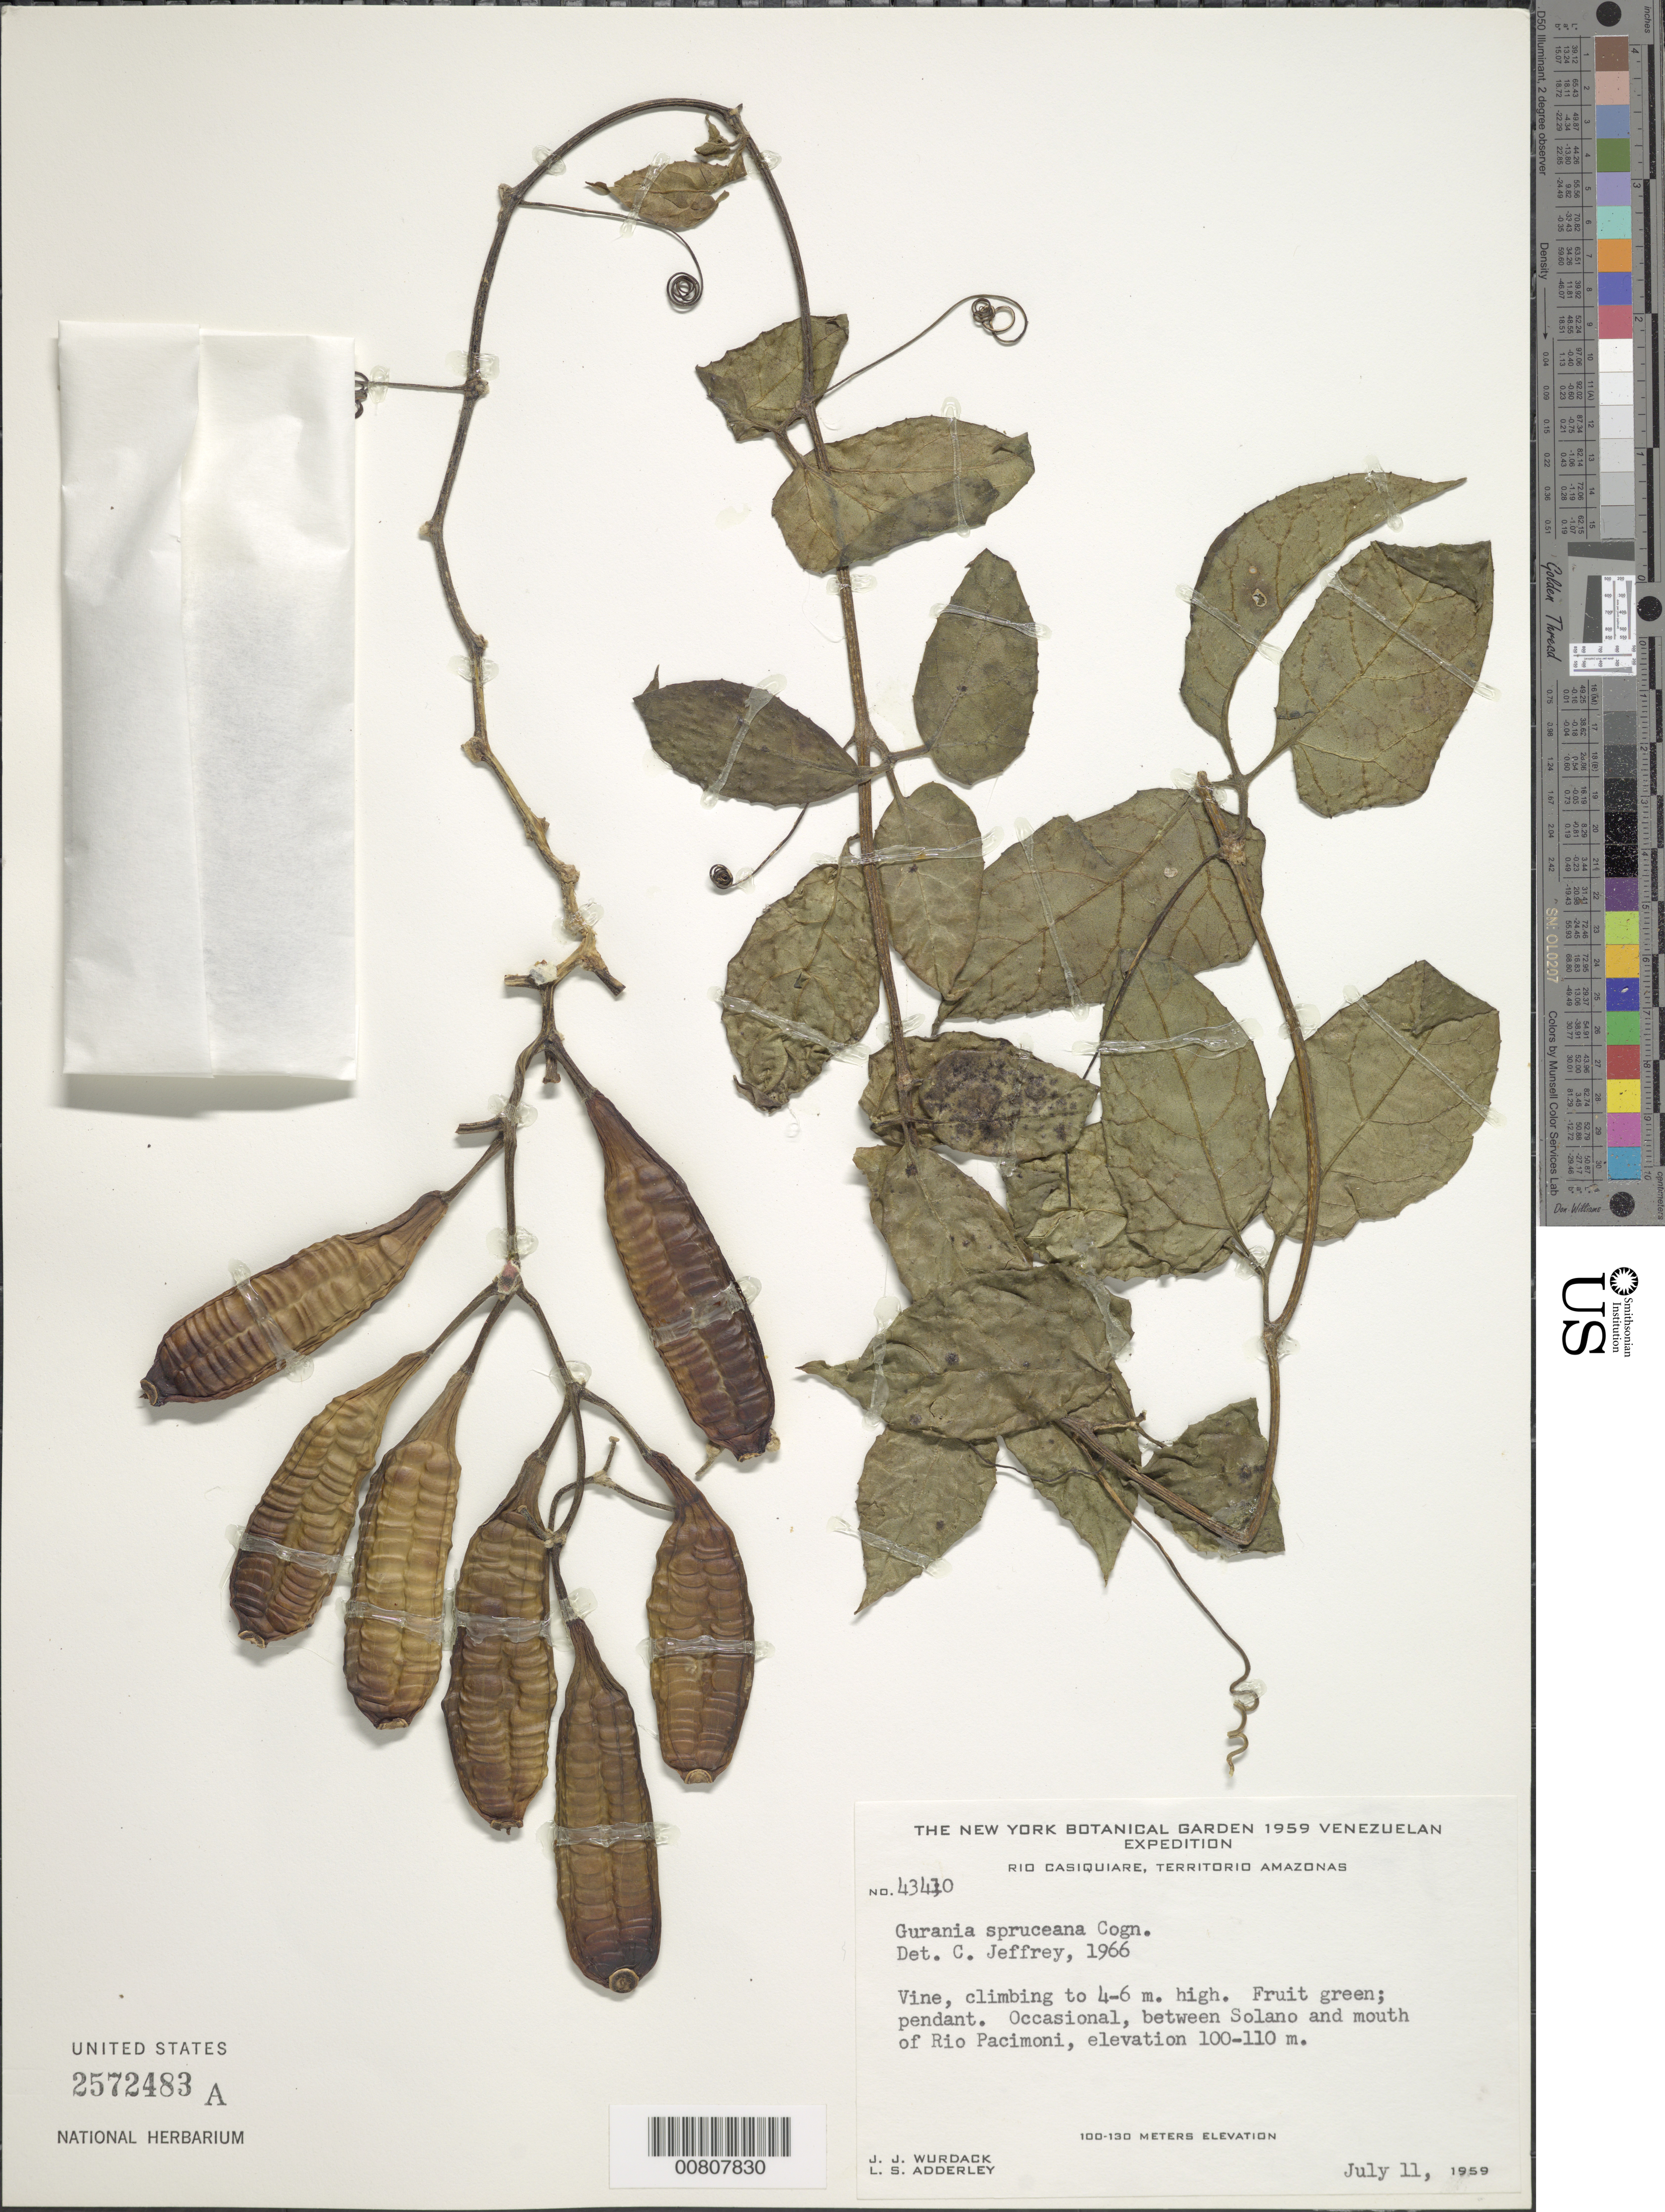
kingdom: Plantae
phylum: Tracheophyta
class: Magnoliopsida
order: Cucurbitales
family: Cucurbitaceae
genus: Gurania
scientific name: Gurania spruceana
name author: Cogn.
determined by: Jeffrey, C.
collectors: J. J. Wurdack & L. S. Adderley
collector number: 43410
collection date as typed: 11-Jul-59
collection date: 1959-07-11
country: Venezuela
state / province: Amazonas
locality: Río Casiquiare, between Solano and mouth of Río Pacimoni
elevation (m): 100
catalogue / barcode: US 2572483A